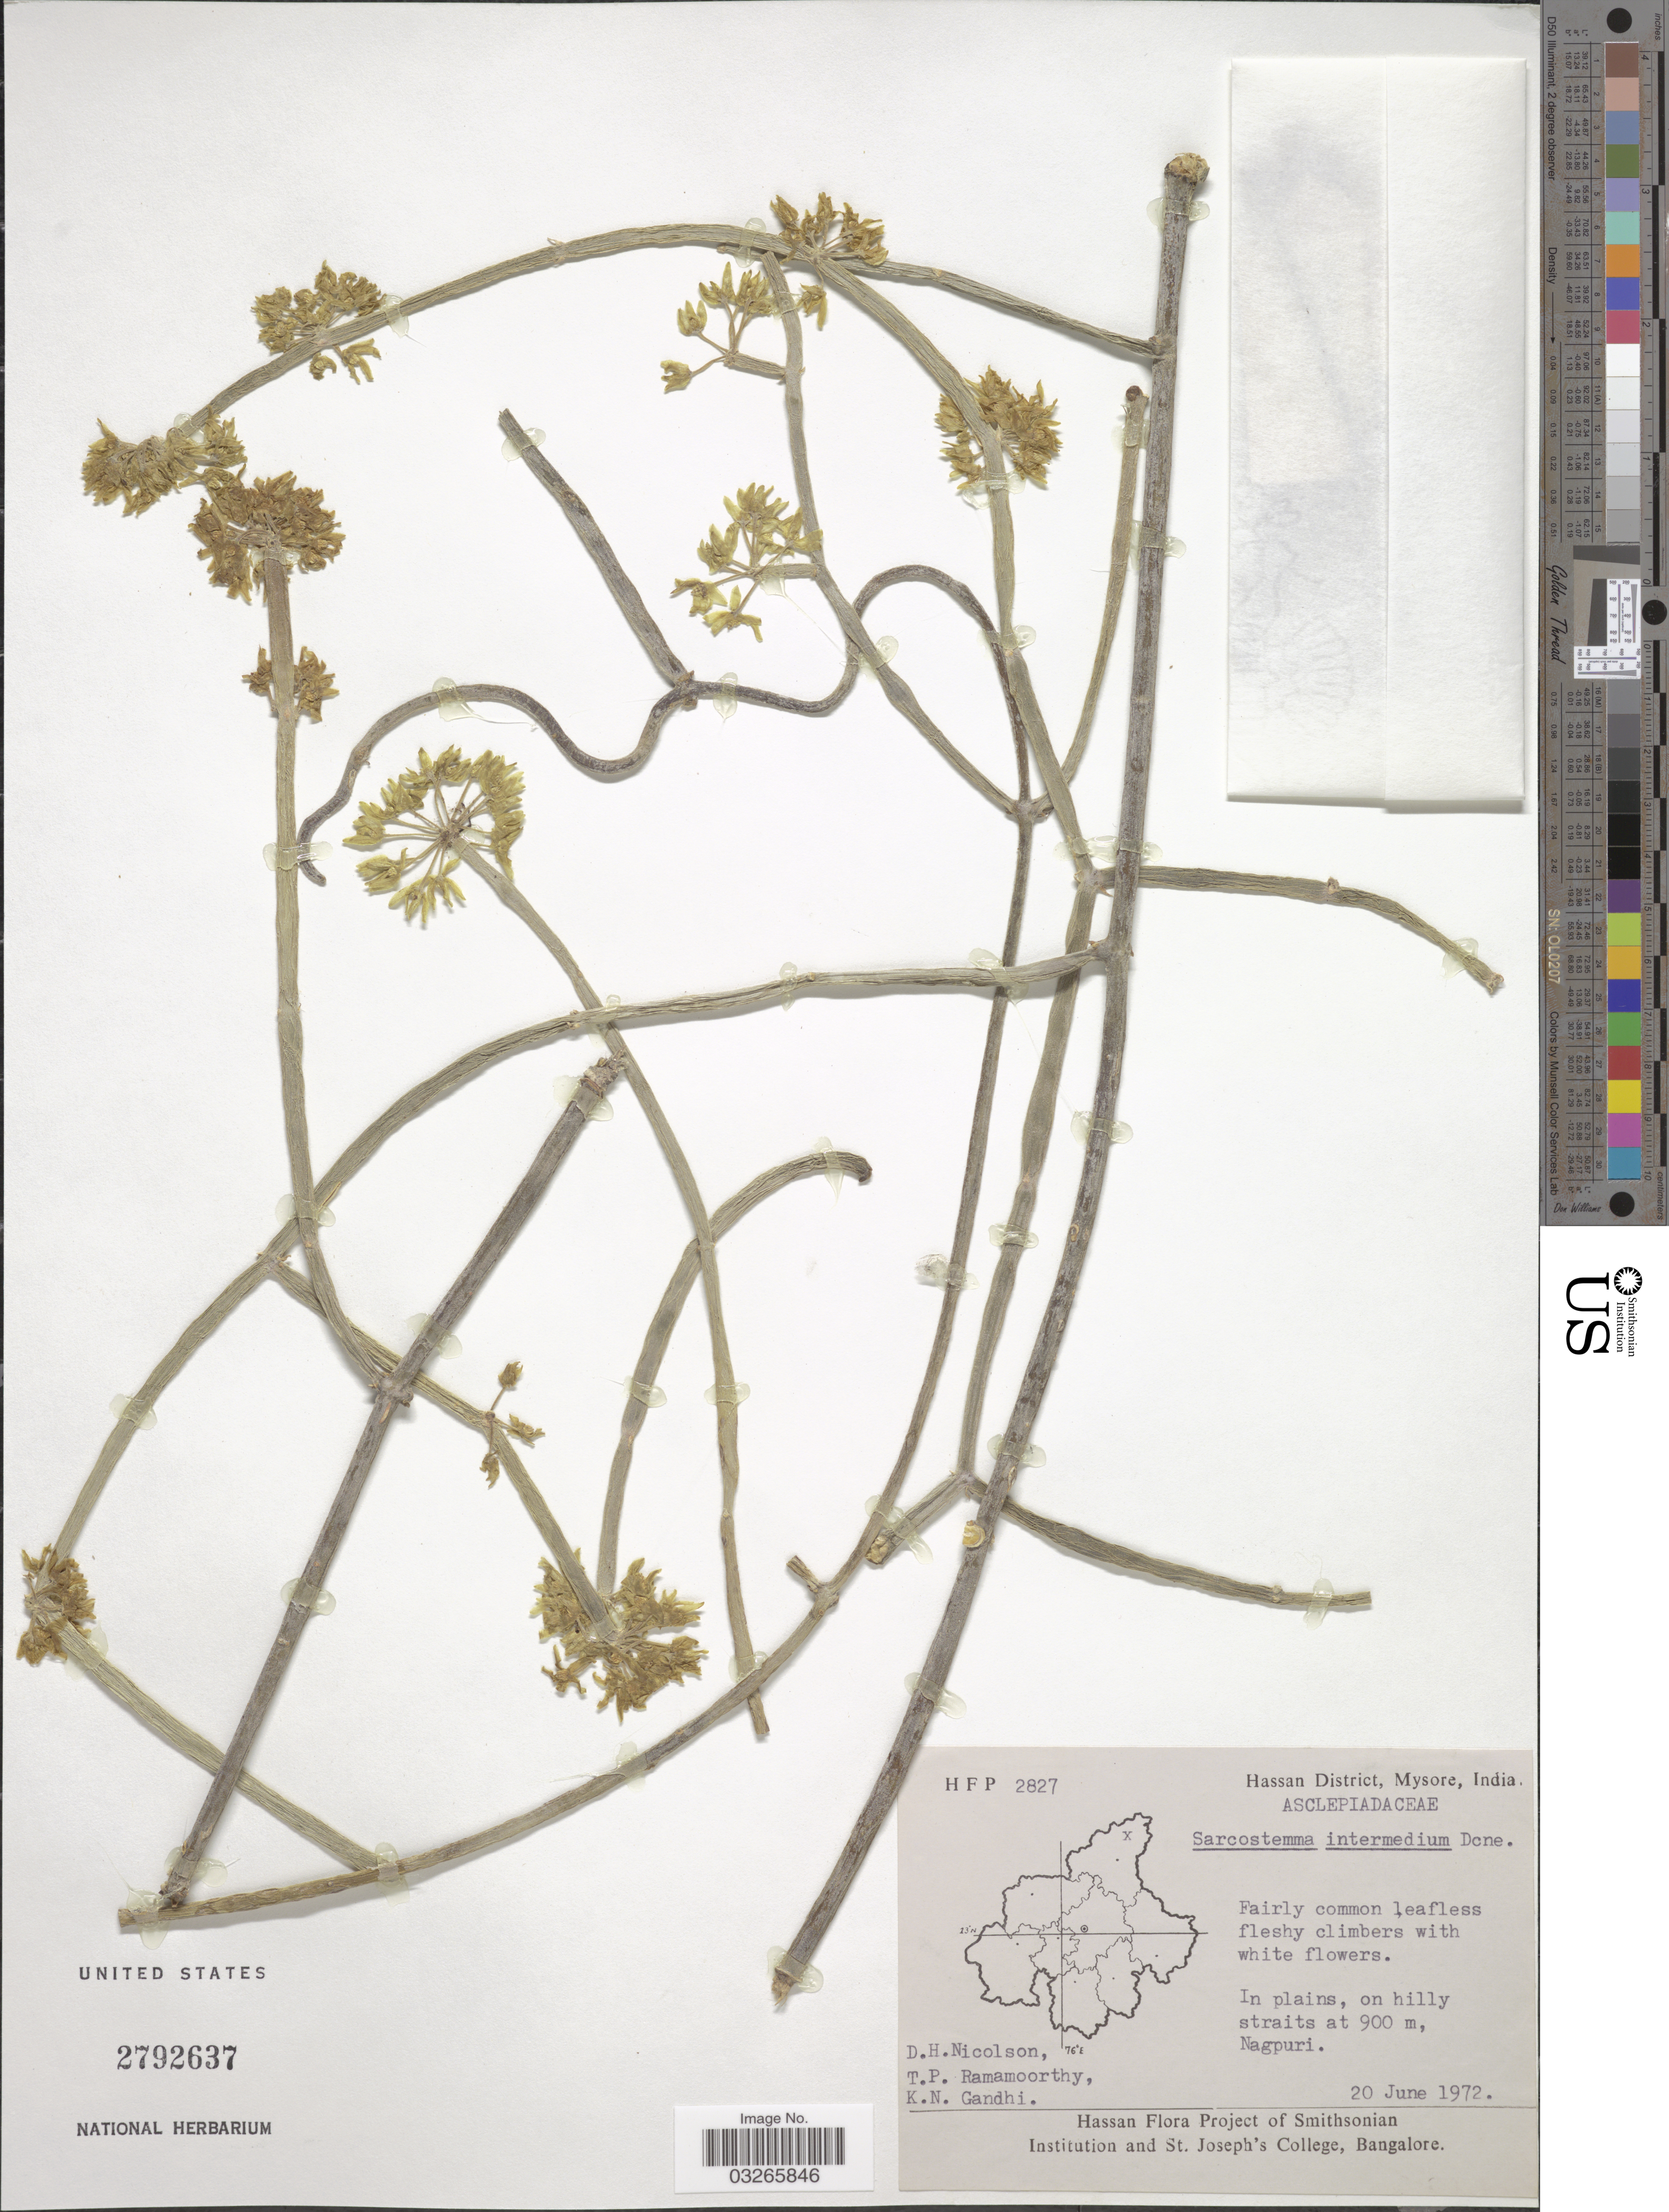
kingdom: Plantae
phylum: Tracheophyta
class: Magnoliopsida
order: Gentianales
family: Apocynaceae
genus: Sarcostemma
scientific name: Sarcostemma intermedium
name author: Decne.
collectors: D. H. Nicolson, T. P. Ramamoorthy & K. N. Gandhi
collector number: HFP 2827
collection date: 1972-06-20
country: India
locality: Hassan District, Mysore. Nagpuri.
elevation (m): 900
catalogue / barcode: US 2792637